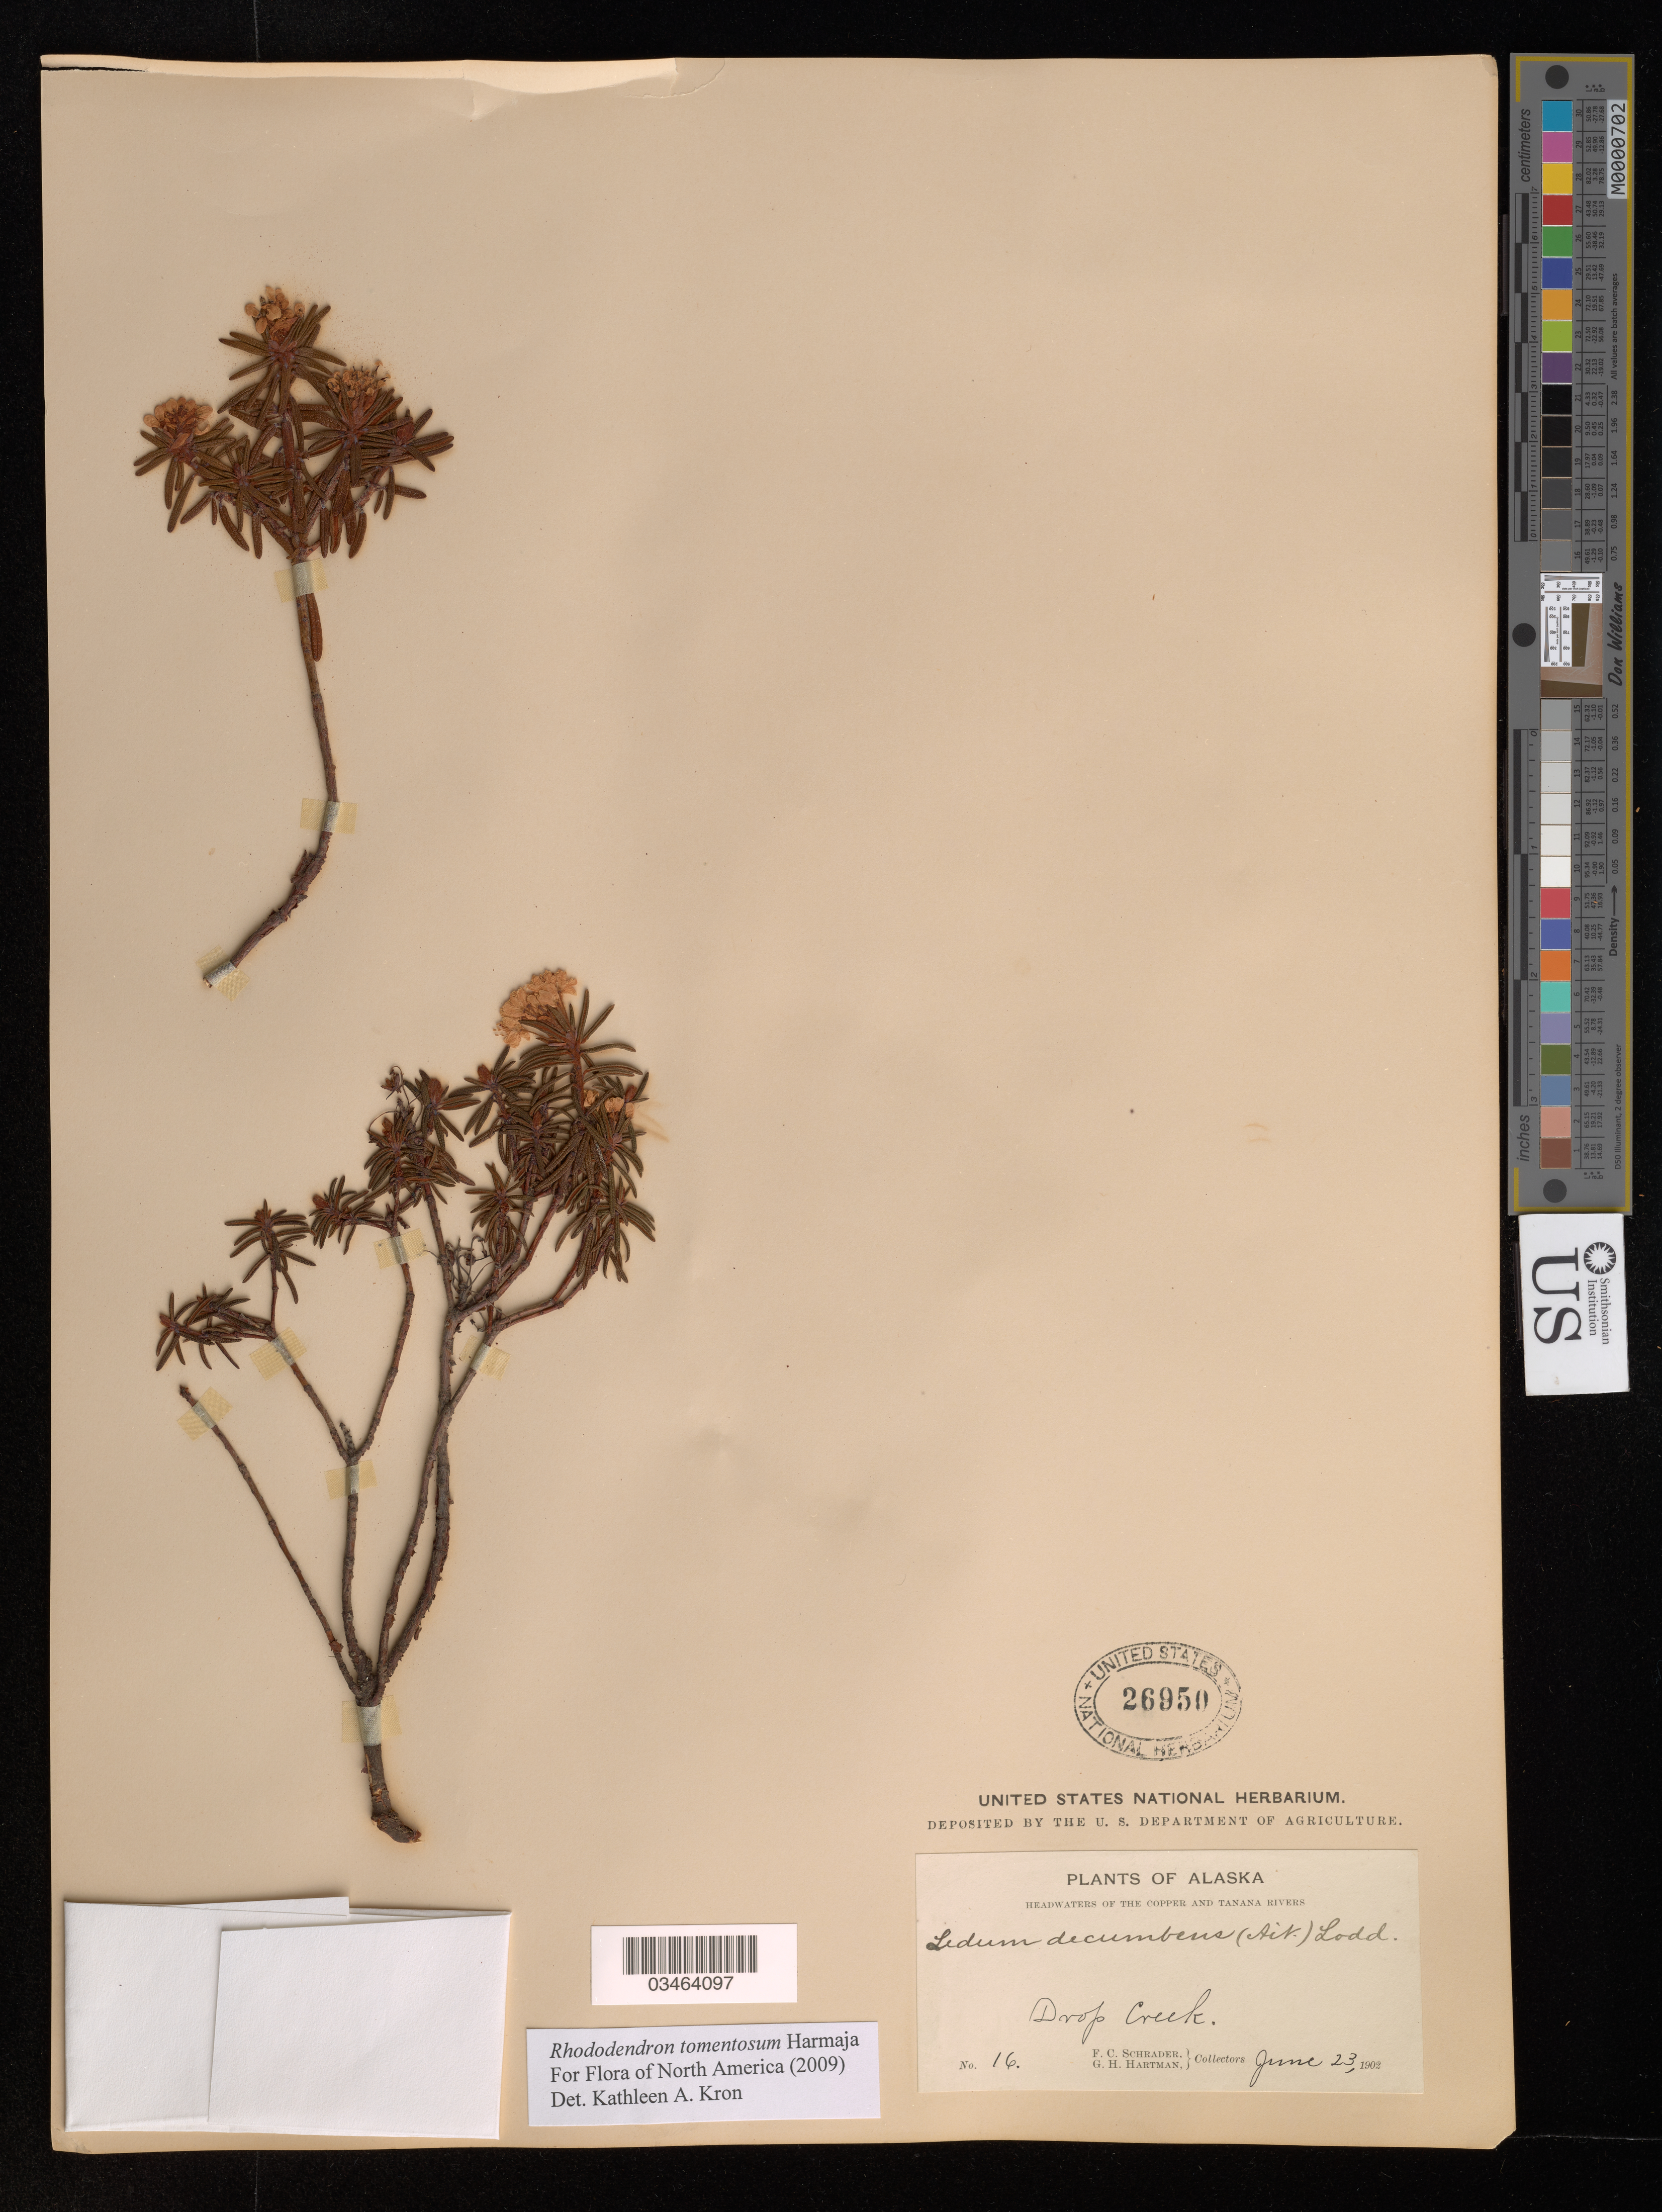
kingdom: Plantae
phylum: Tracheophyta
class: Magnoliopsida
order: Ericales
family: Ericaceae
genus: Rhododendron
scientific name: Rhododendron tomentosum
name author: Harmaja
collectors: F. C. Schrader & G. H. Hartman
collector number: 16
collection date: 1902-06-23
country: United States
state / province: Alaska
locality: Headwater of the Copper and Tanana Rivers. Drop Creek.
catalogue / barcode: US 26950